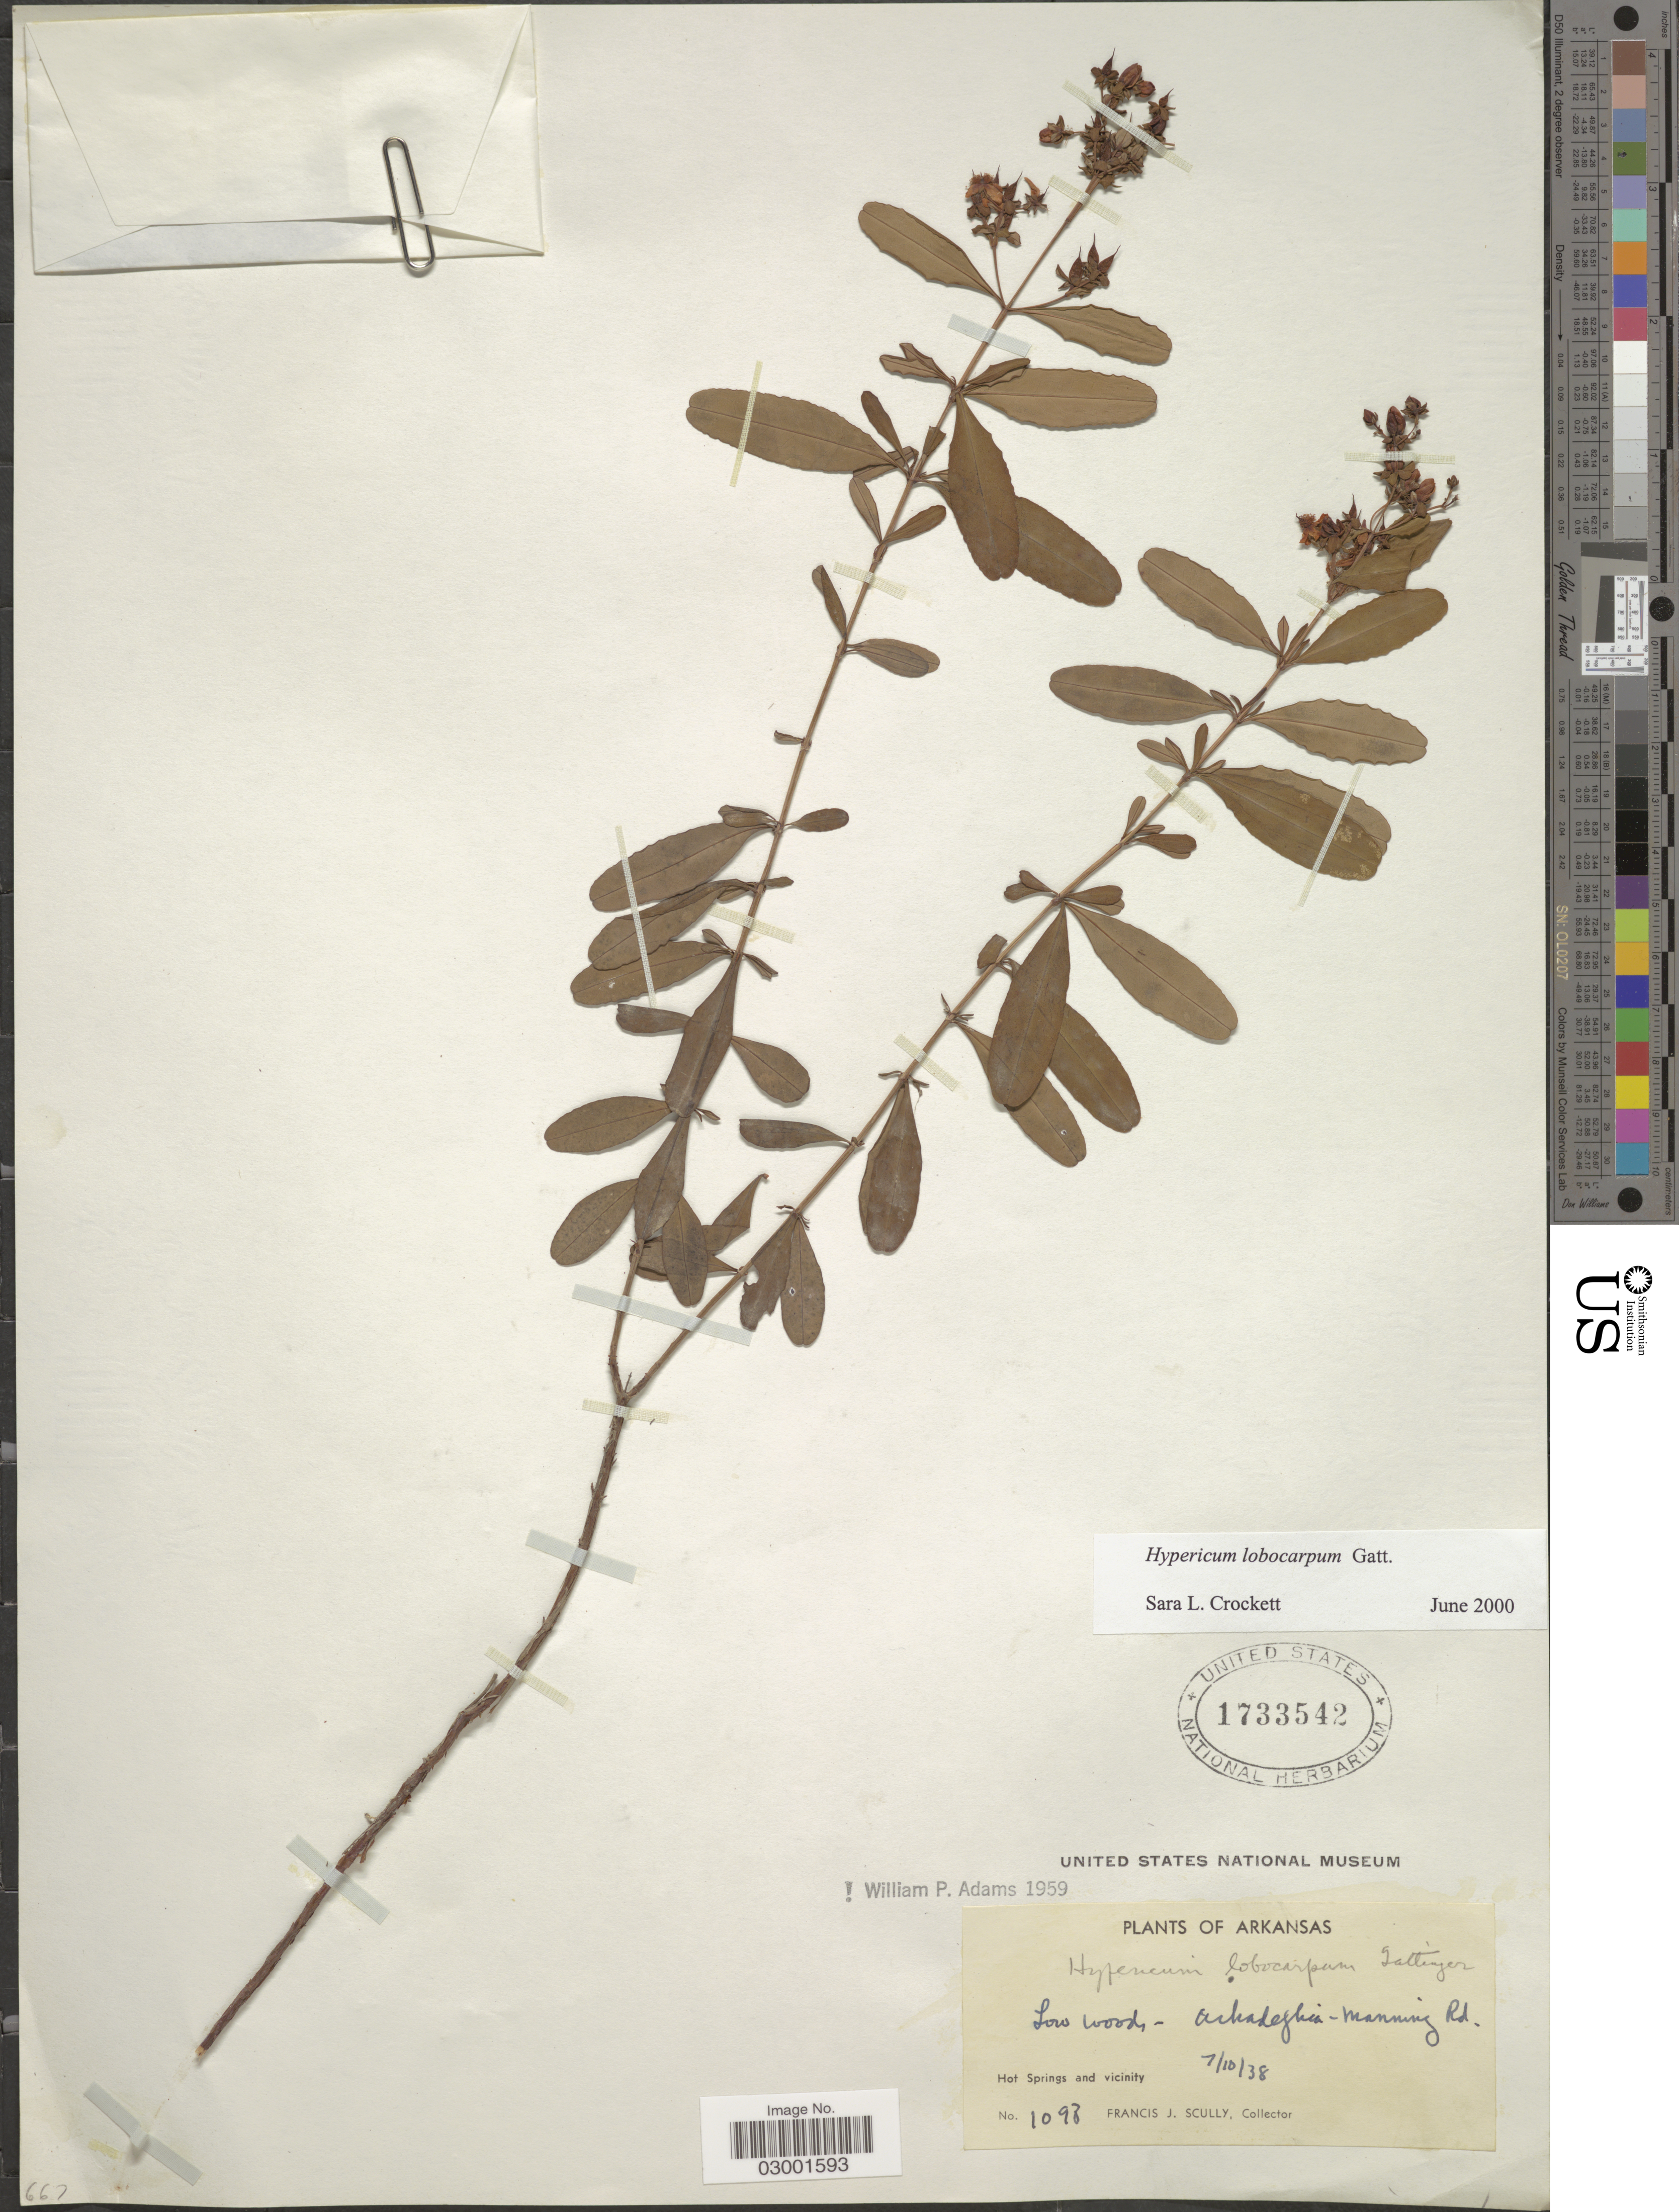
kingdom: Plantae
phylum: Tracheophyta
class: Magnoliopsida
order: Malpighiales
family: Hypericaceae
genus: Hypericum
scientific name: Hypericum lobocarpum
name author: Gatt.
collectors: F. J. Scully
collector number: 1098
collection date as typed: Transcribed d/m/y: 10/7/38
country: United States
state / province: Arkansas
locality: Arkadelphia-Manning Rd. Hot Springs and vicinity.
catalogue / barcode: US 1733542